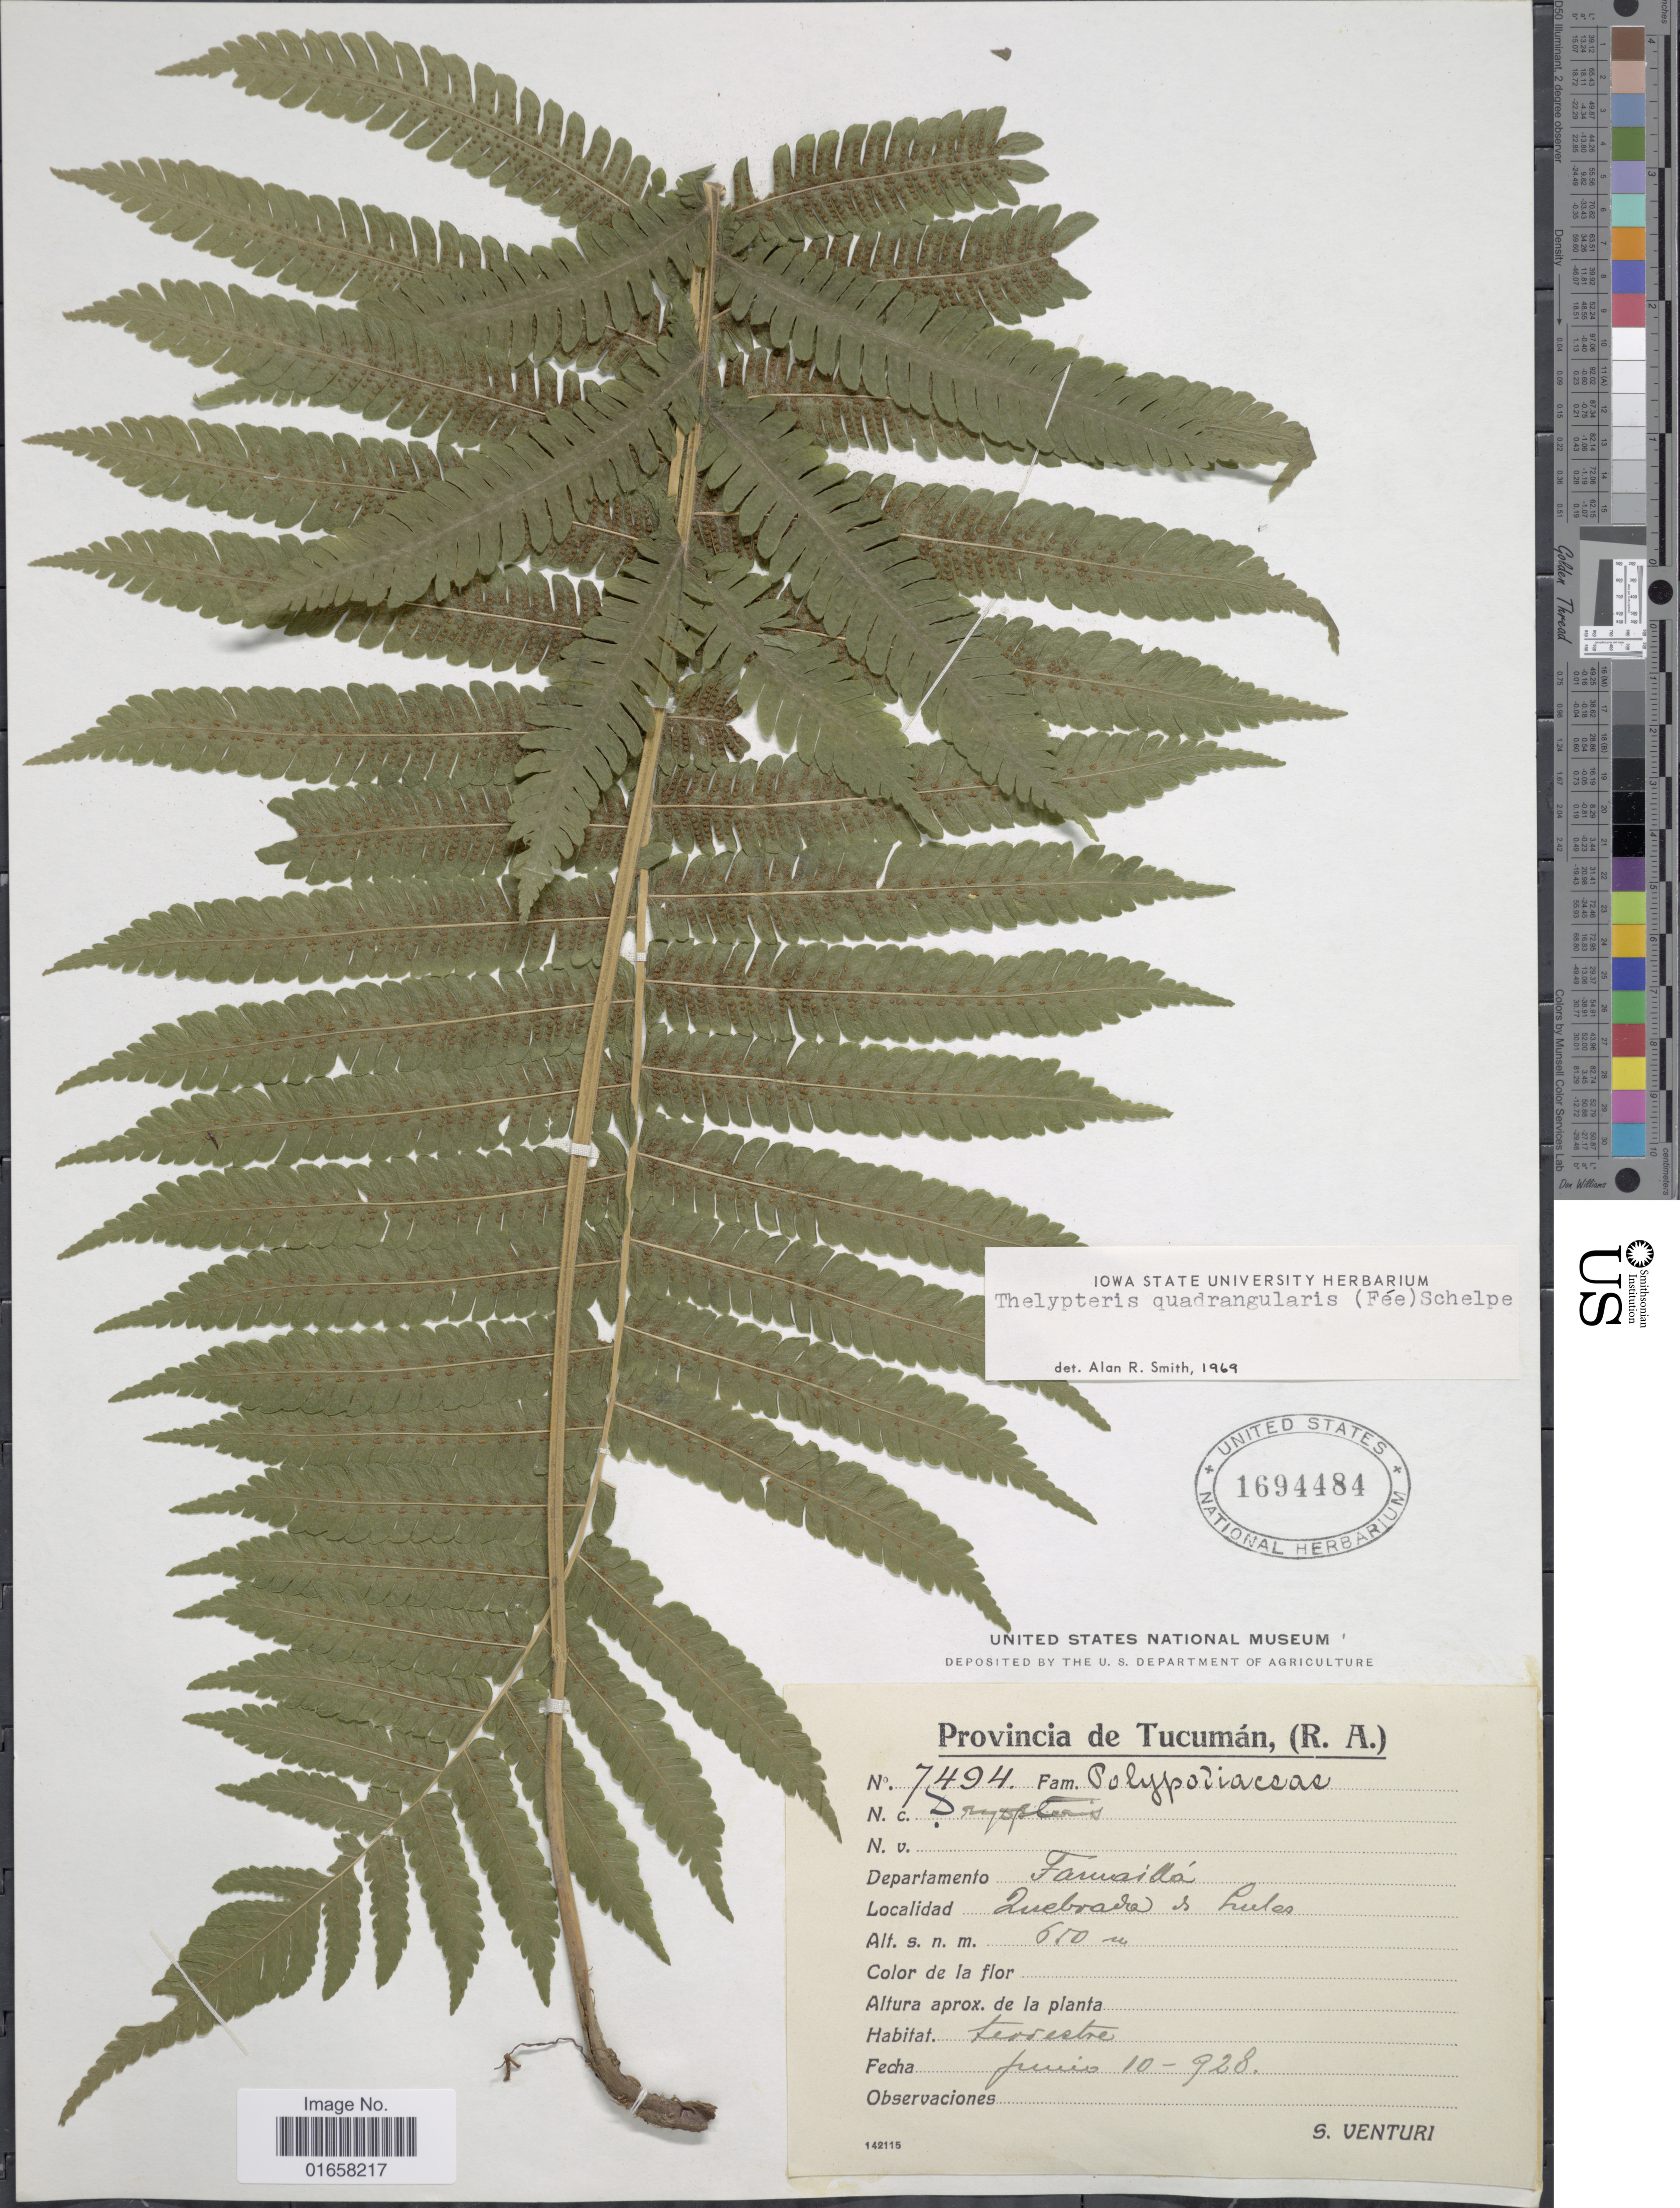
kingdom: Plantae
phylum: Tracheophyta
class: Polypodiopsida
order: Polypodiales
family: Thelypteridaceae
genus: Christella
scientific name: Christella hispidula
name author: (Decne.) Holttum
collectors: S. Venturi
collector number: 7494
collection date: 1928-06-10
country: Argentina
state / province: Tucumán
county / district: Famailla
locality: Quebrada de Lules.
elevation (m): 650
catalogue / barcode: US 1694484